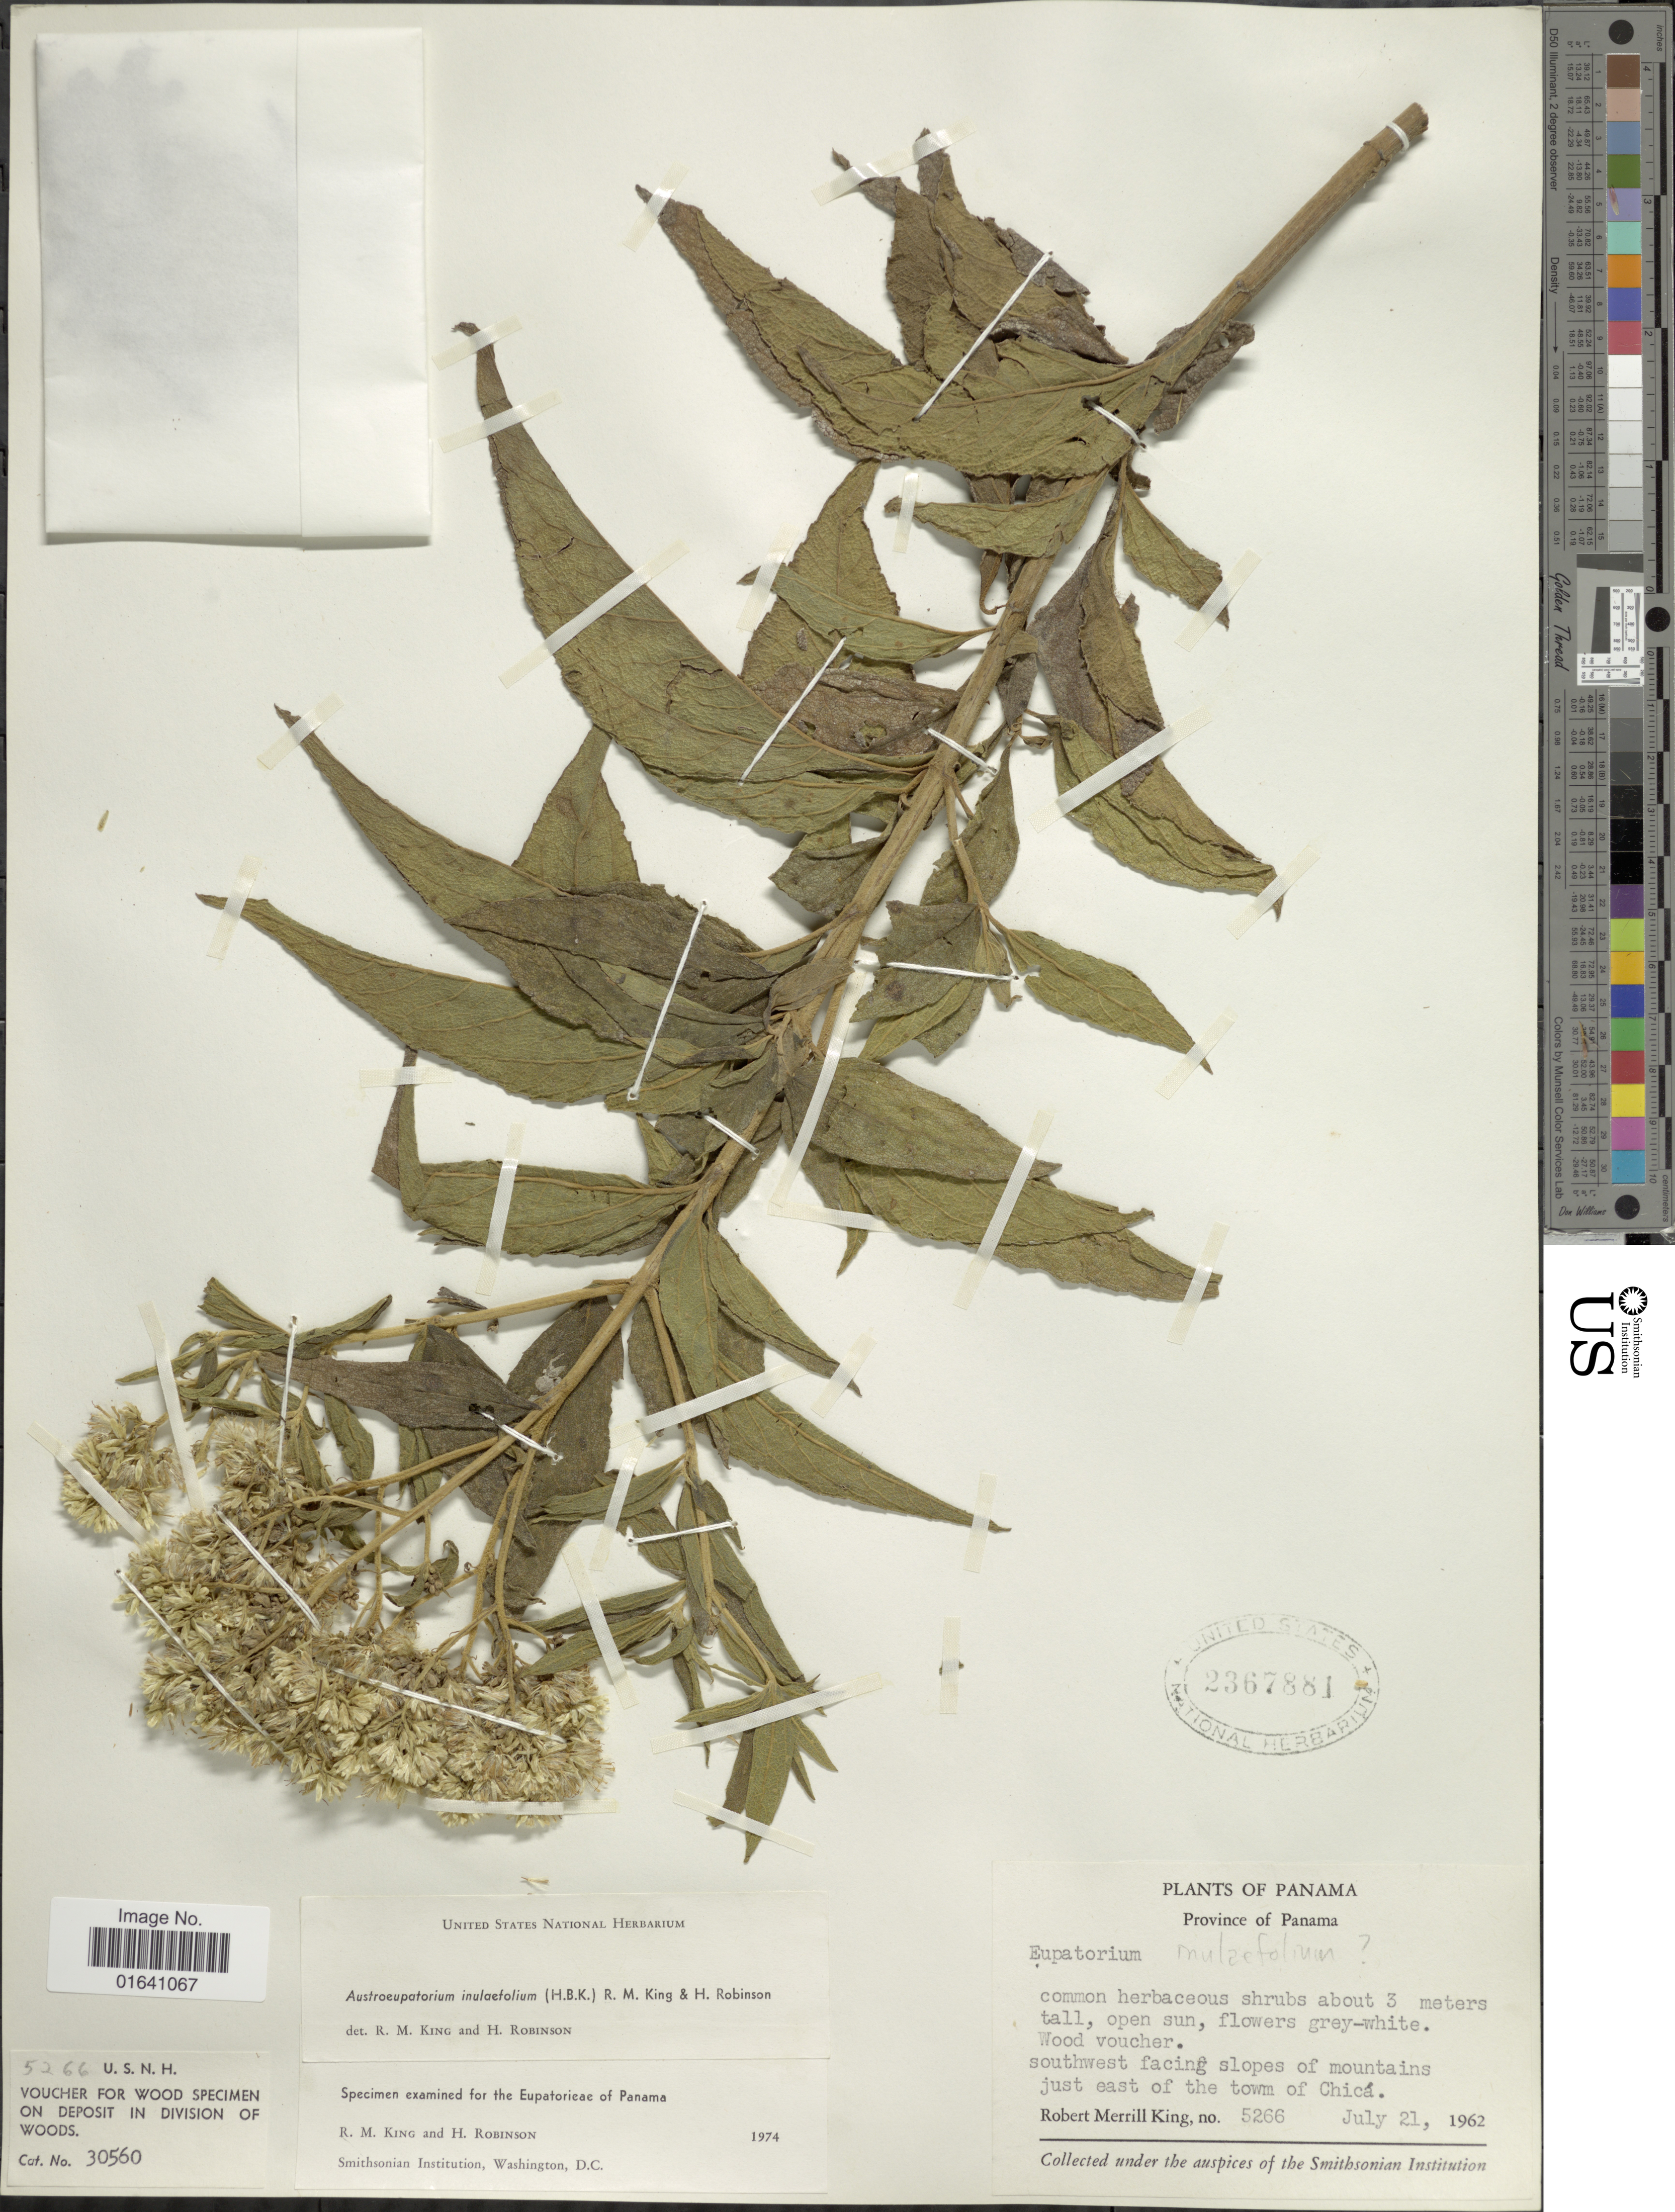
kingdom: Plantae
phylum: Tracheophyta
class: Magnoliopsida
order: Asterales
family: Asteraceae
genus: Austroeupatorium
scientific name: Austroeupatorium inulaefolium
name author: (Kunth) R.M. King & H. Rob.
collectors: R. M. King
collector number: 5266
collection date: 1962-07-21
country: Panama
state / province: Panamá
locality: Panama, southwest facing slopes of mountains just east of the town of Chicá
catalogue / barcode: US 2367881